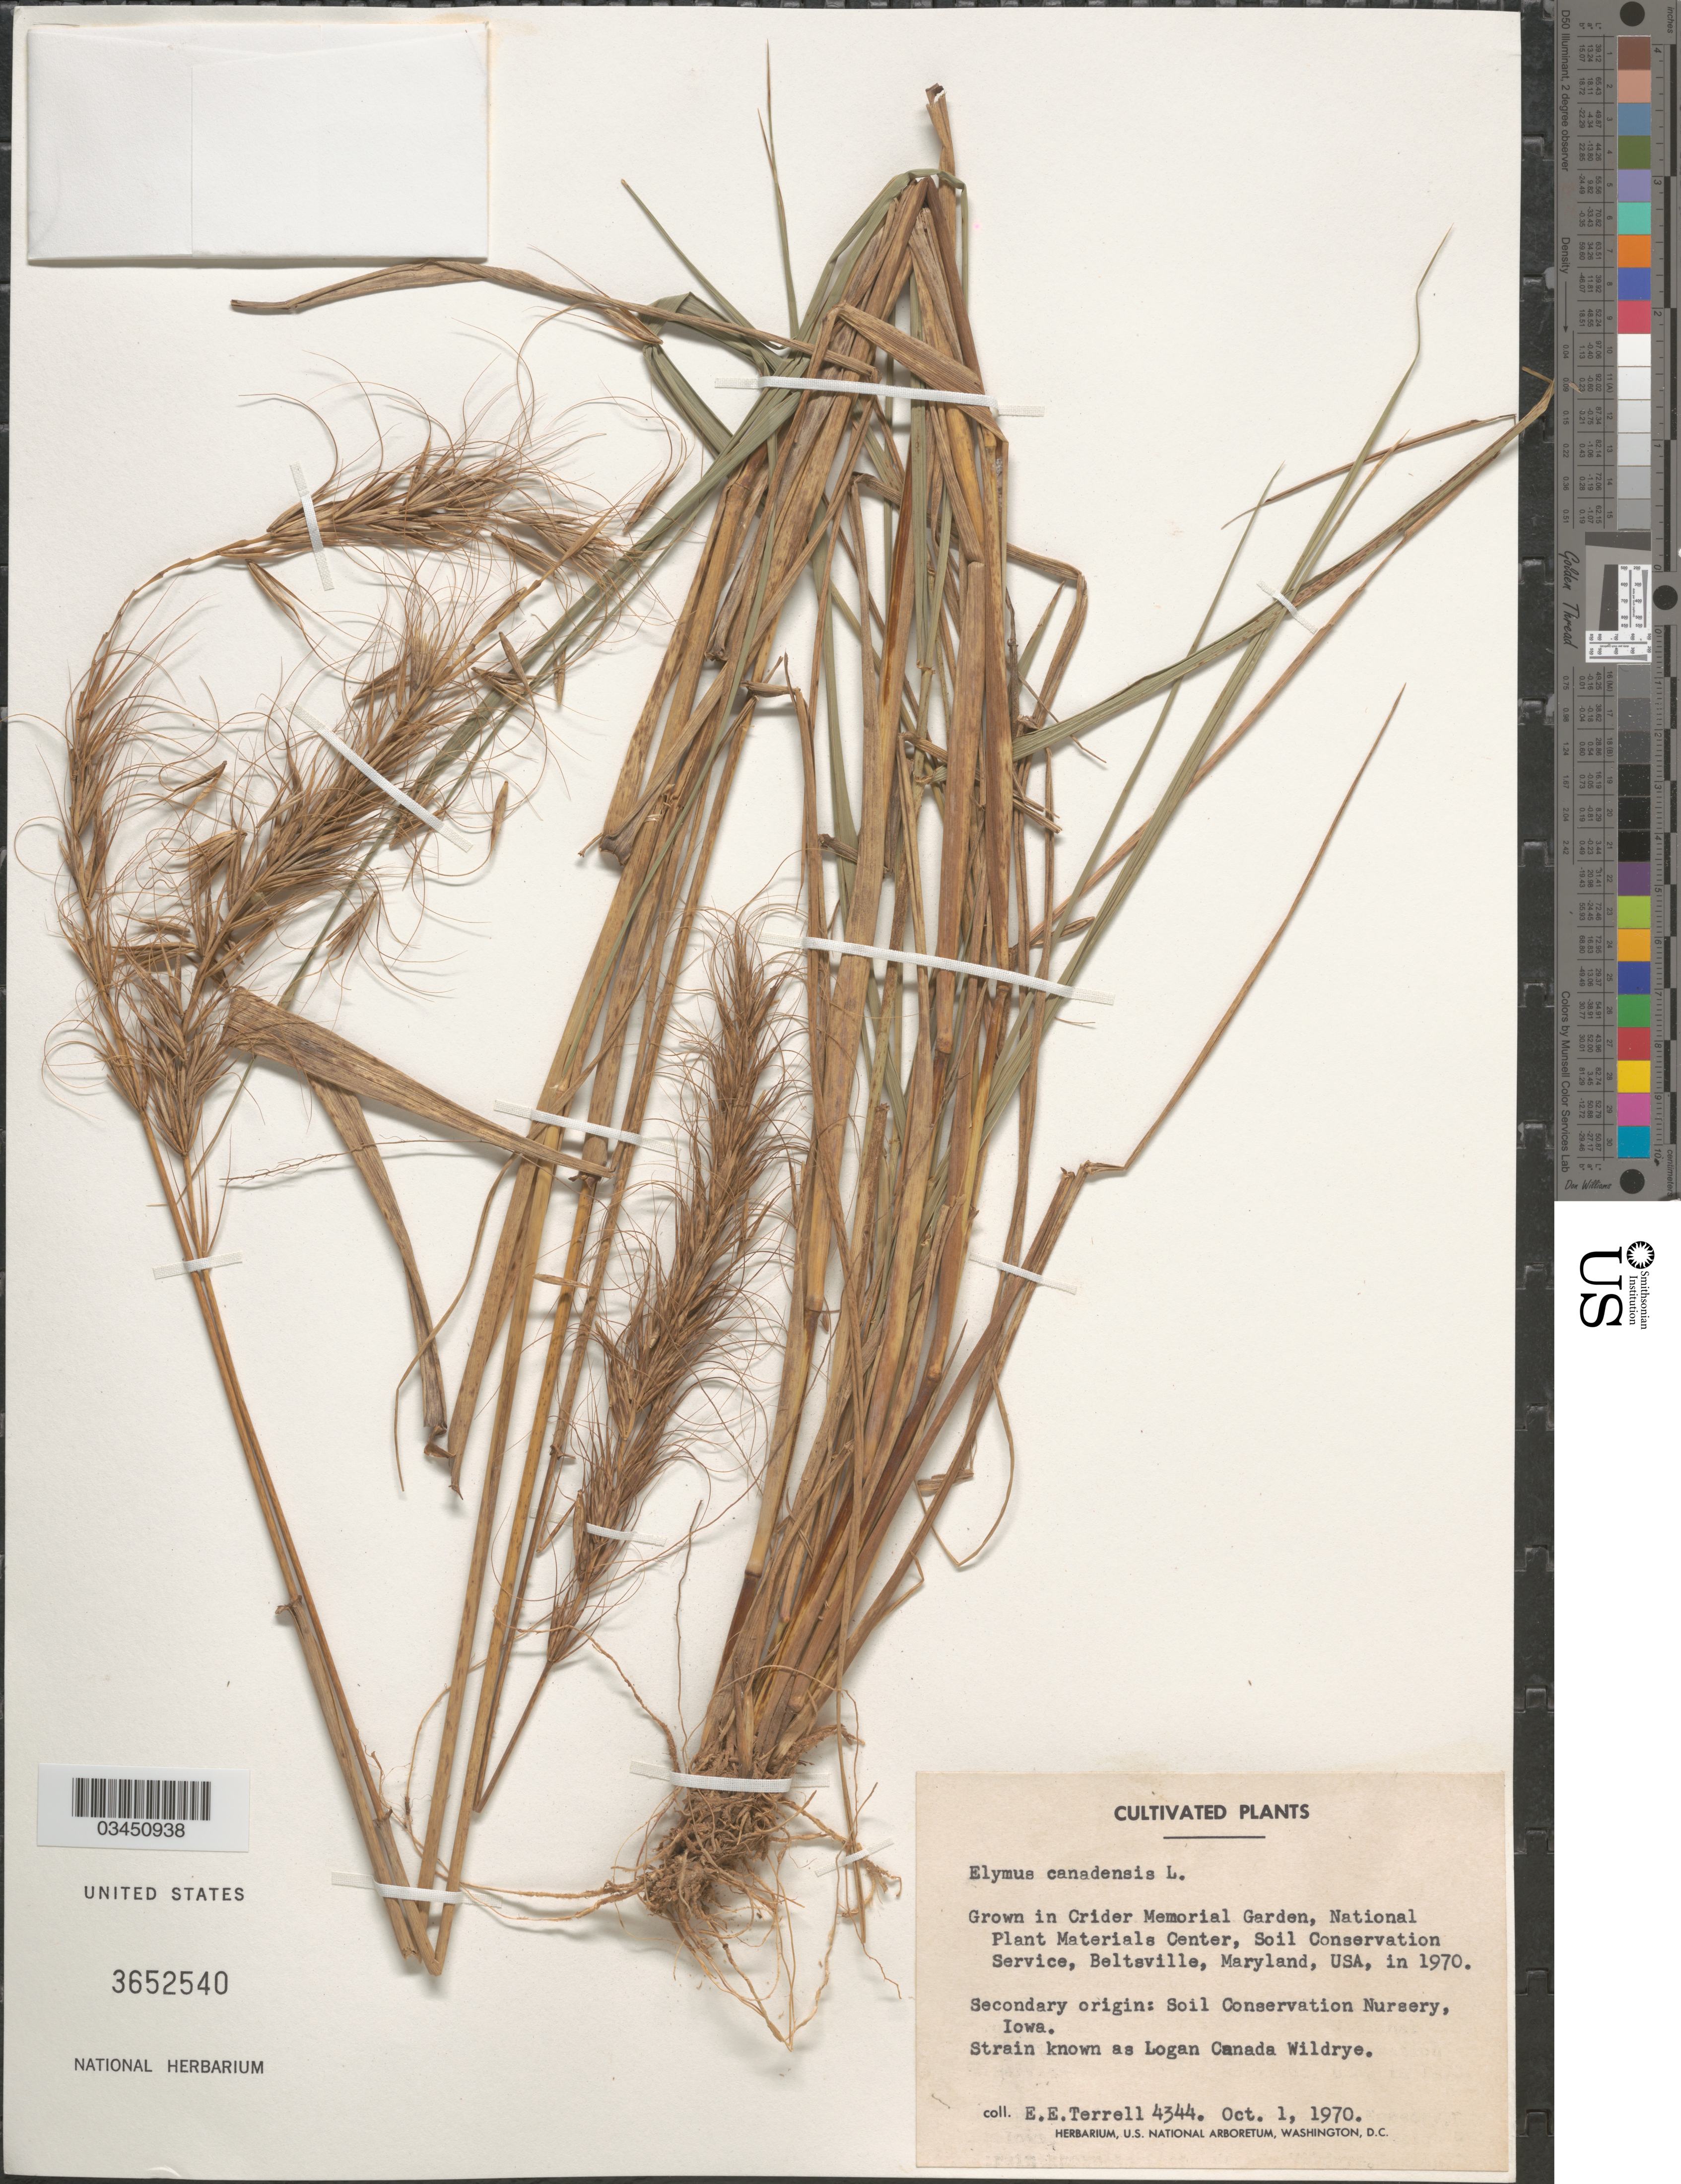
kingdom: Plantae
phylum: Tracheophyta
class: Liliopsida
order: Poales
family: Poaceae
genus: Elymus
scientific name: Elymus canadensis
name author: L.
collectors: E. E. Terrell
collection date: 1970-10-01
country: United States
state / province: Maryland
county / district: Prince George's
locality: Grown in Crider Memorial Garden, National Plant Materials Center, Soil Conservation Service, Beltsville.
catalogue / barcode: US 3652540